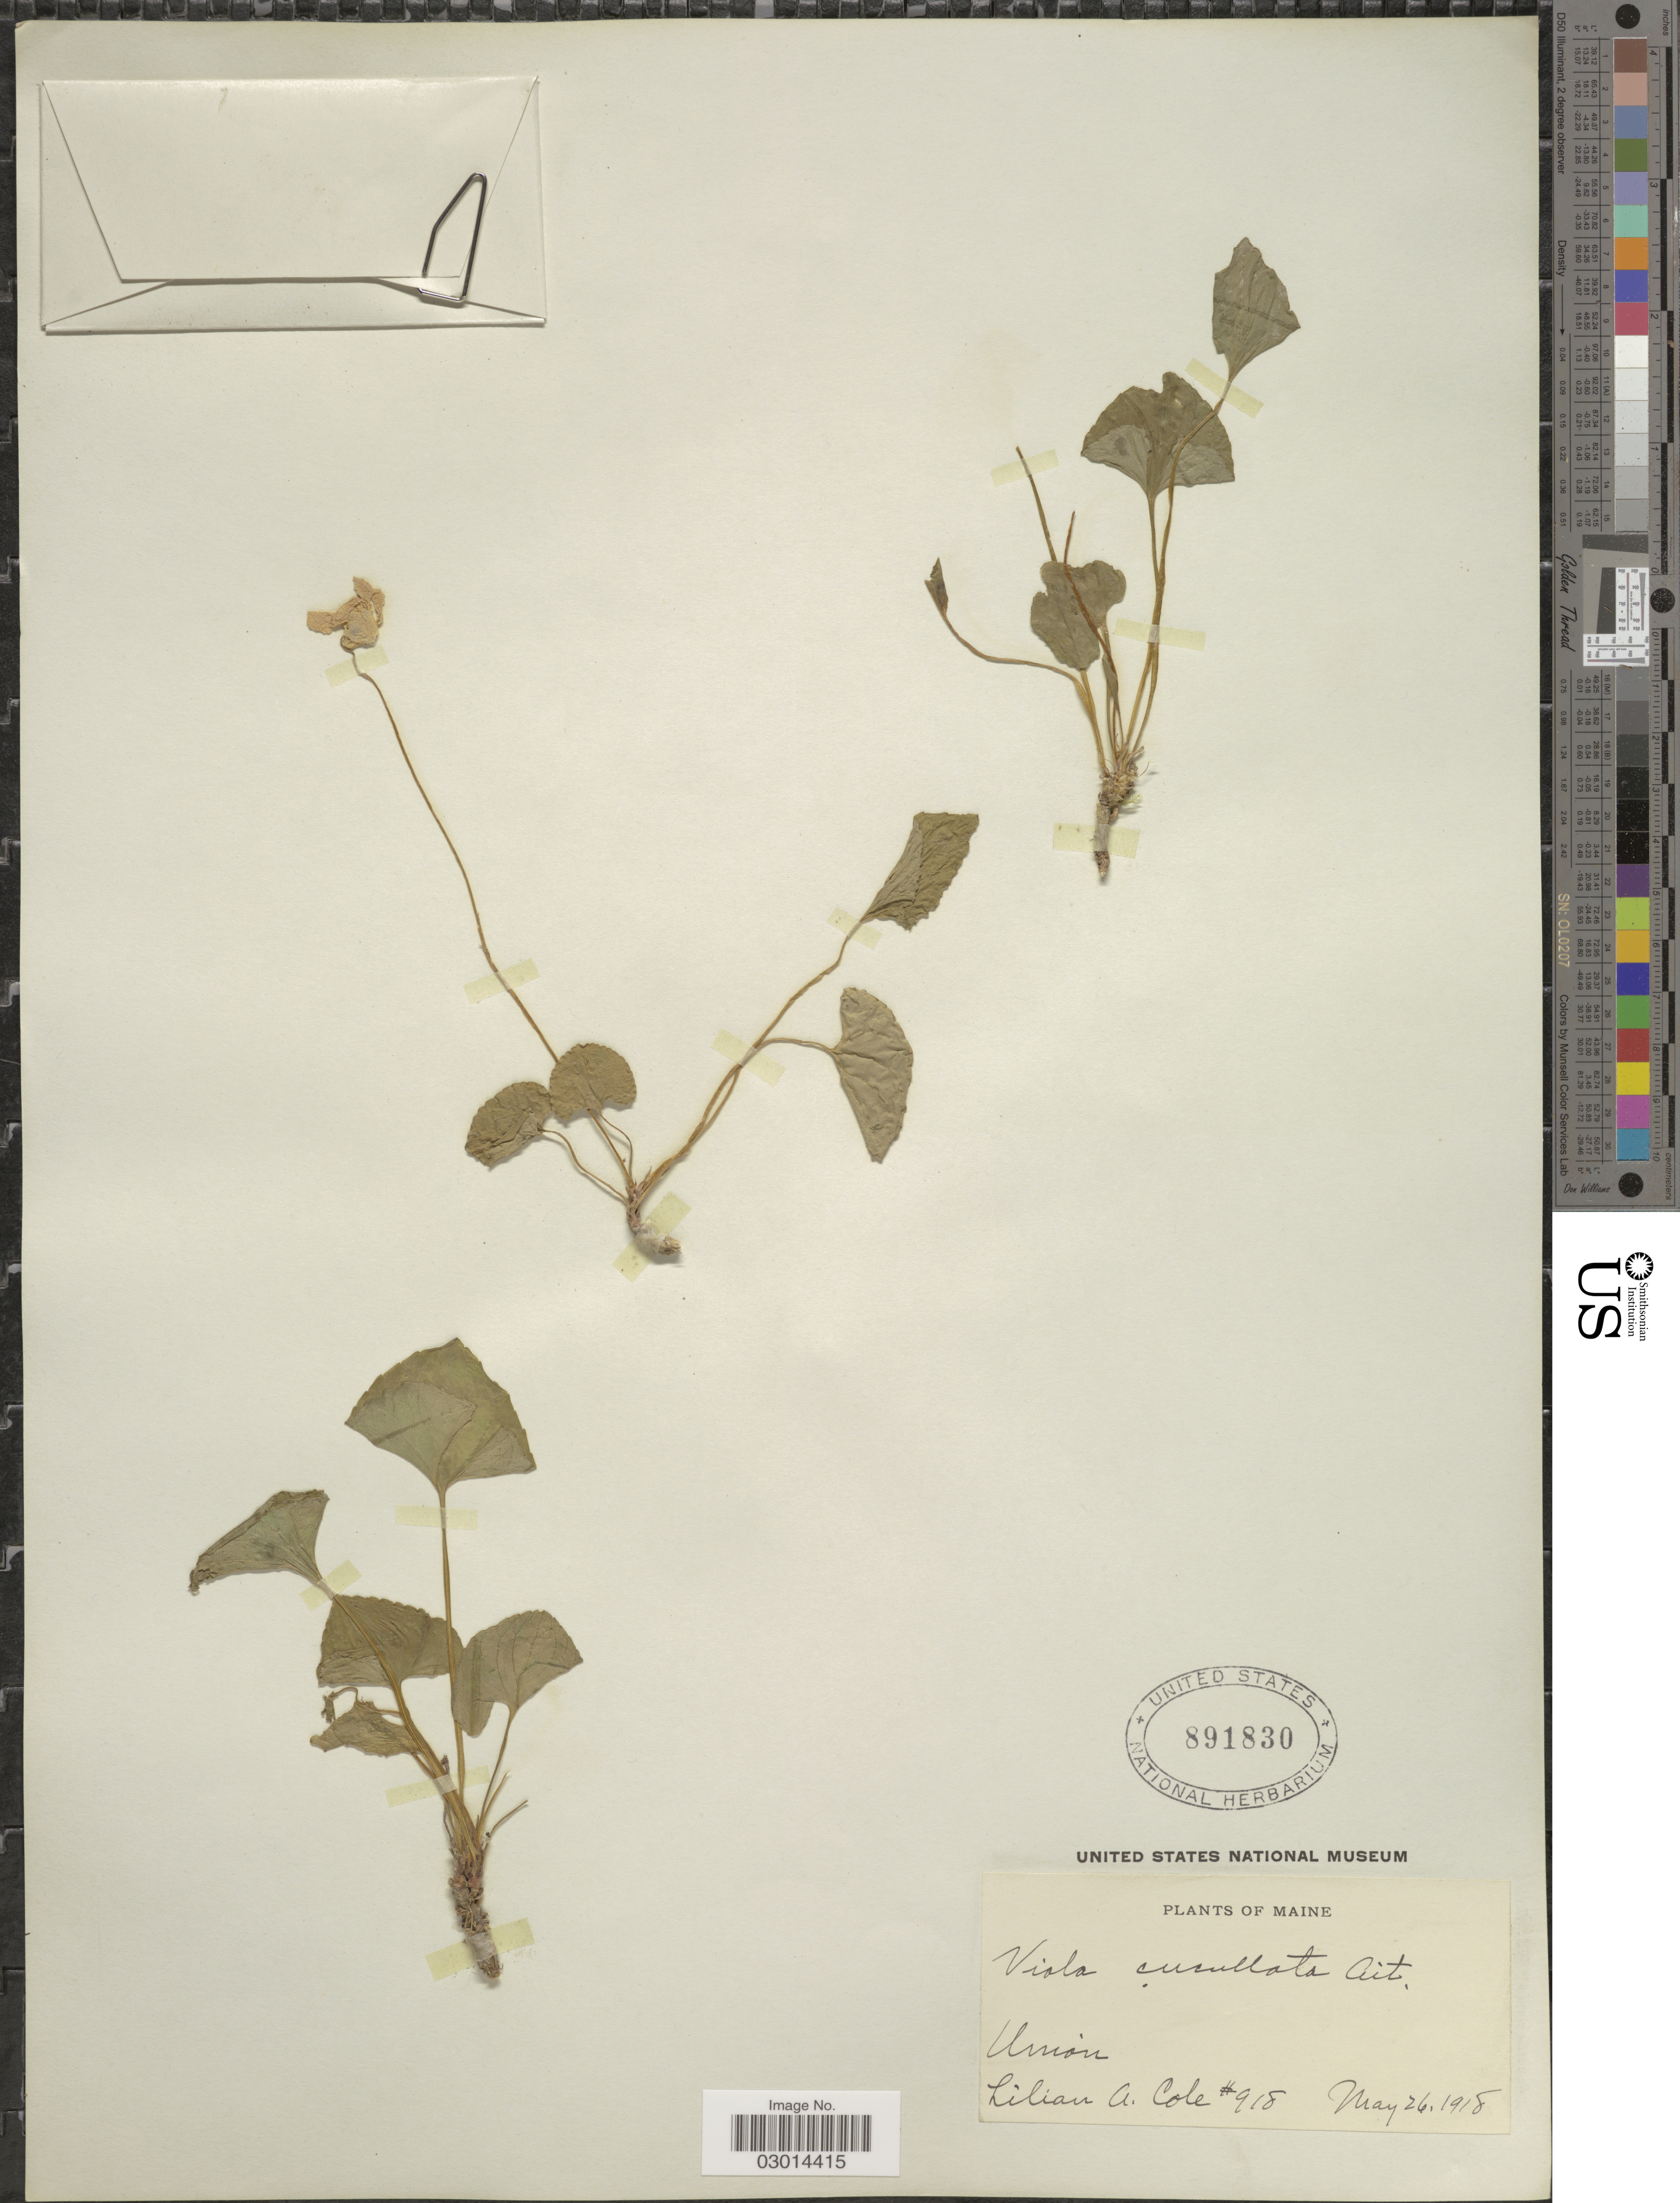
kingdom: Plantae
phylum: Tracheophyta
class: Magnoliopsida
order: Malpighiales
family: Violaceae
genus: Viola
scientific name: Viola cucullata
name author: Aiton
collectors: L. A. Cole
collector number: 918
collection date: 1918-05-26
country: United States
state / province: Maine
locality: Union.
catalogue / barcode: US 891830